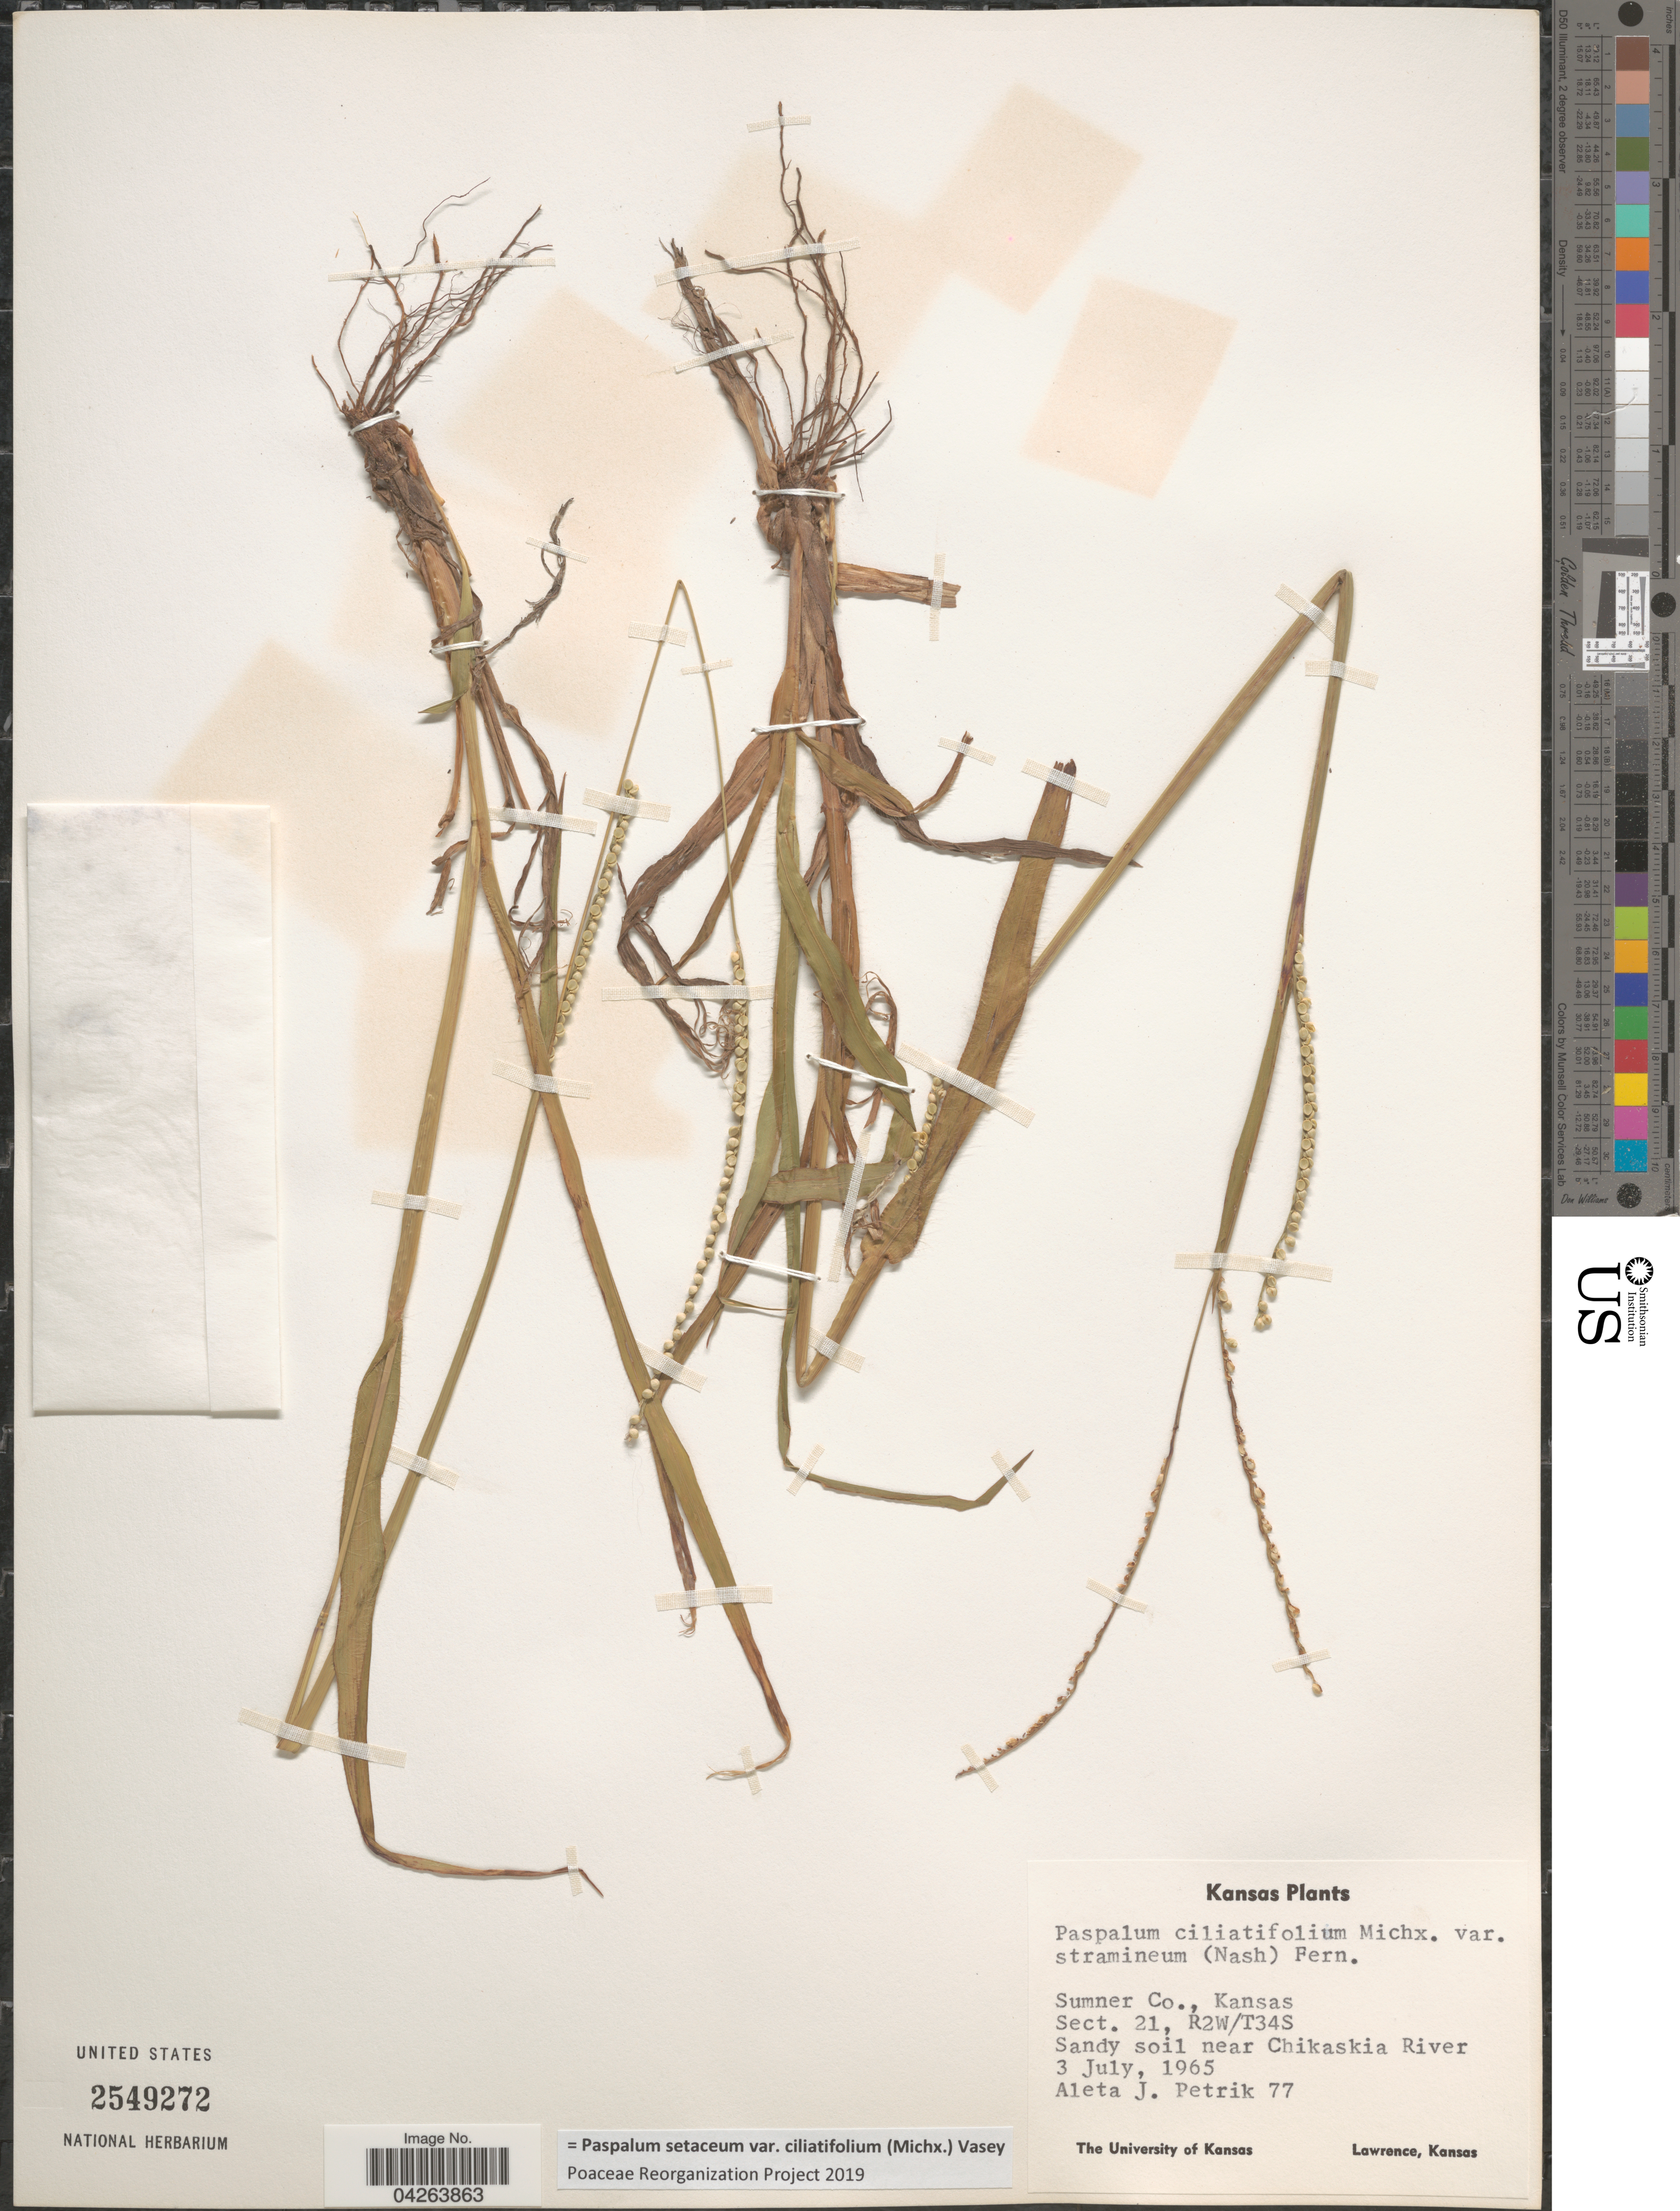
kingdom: Plantae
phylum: Tracheophyta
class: Liliopsida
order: Poales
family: Poaceae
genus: Paspalum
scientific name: Paspalum setaceum var. ciliatifolium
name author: (Michx.) Vasey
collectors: A. Petrik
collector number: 77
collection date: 1965-07-03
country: United States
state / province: Kansas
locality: Sumner Co., Sect. 21, R2W/T34S. Sandy soil near Chikaskia River.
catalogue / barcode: US 2549272